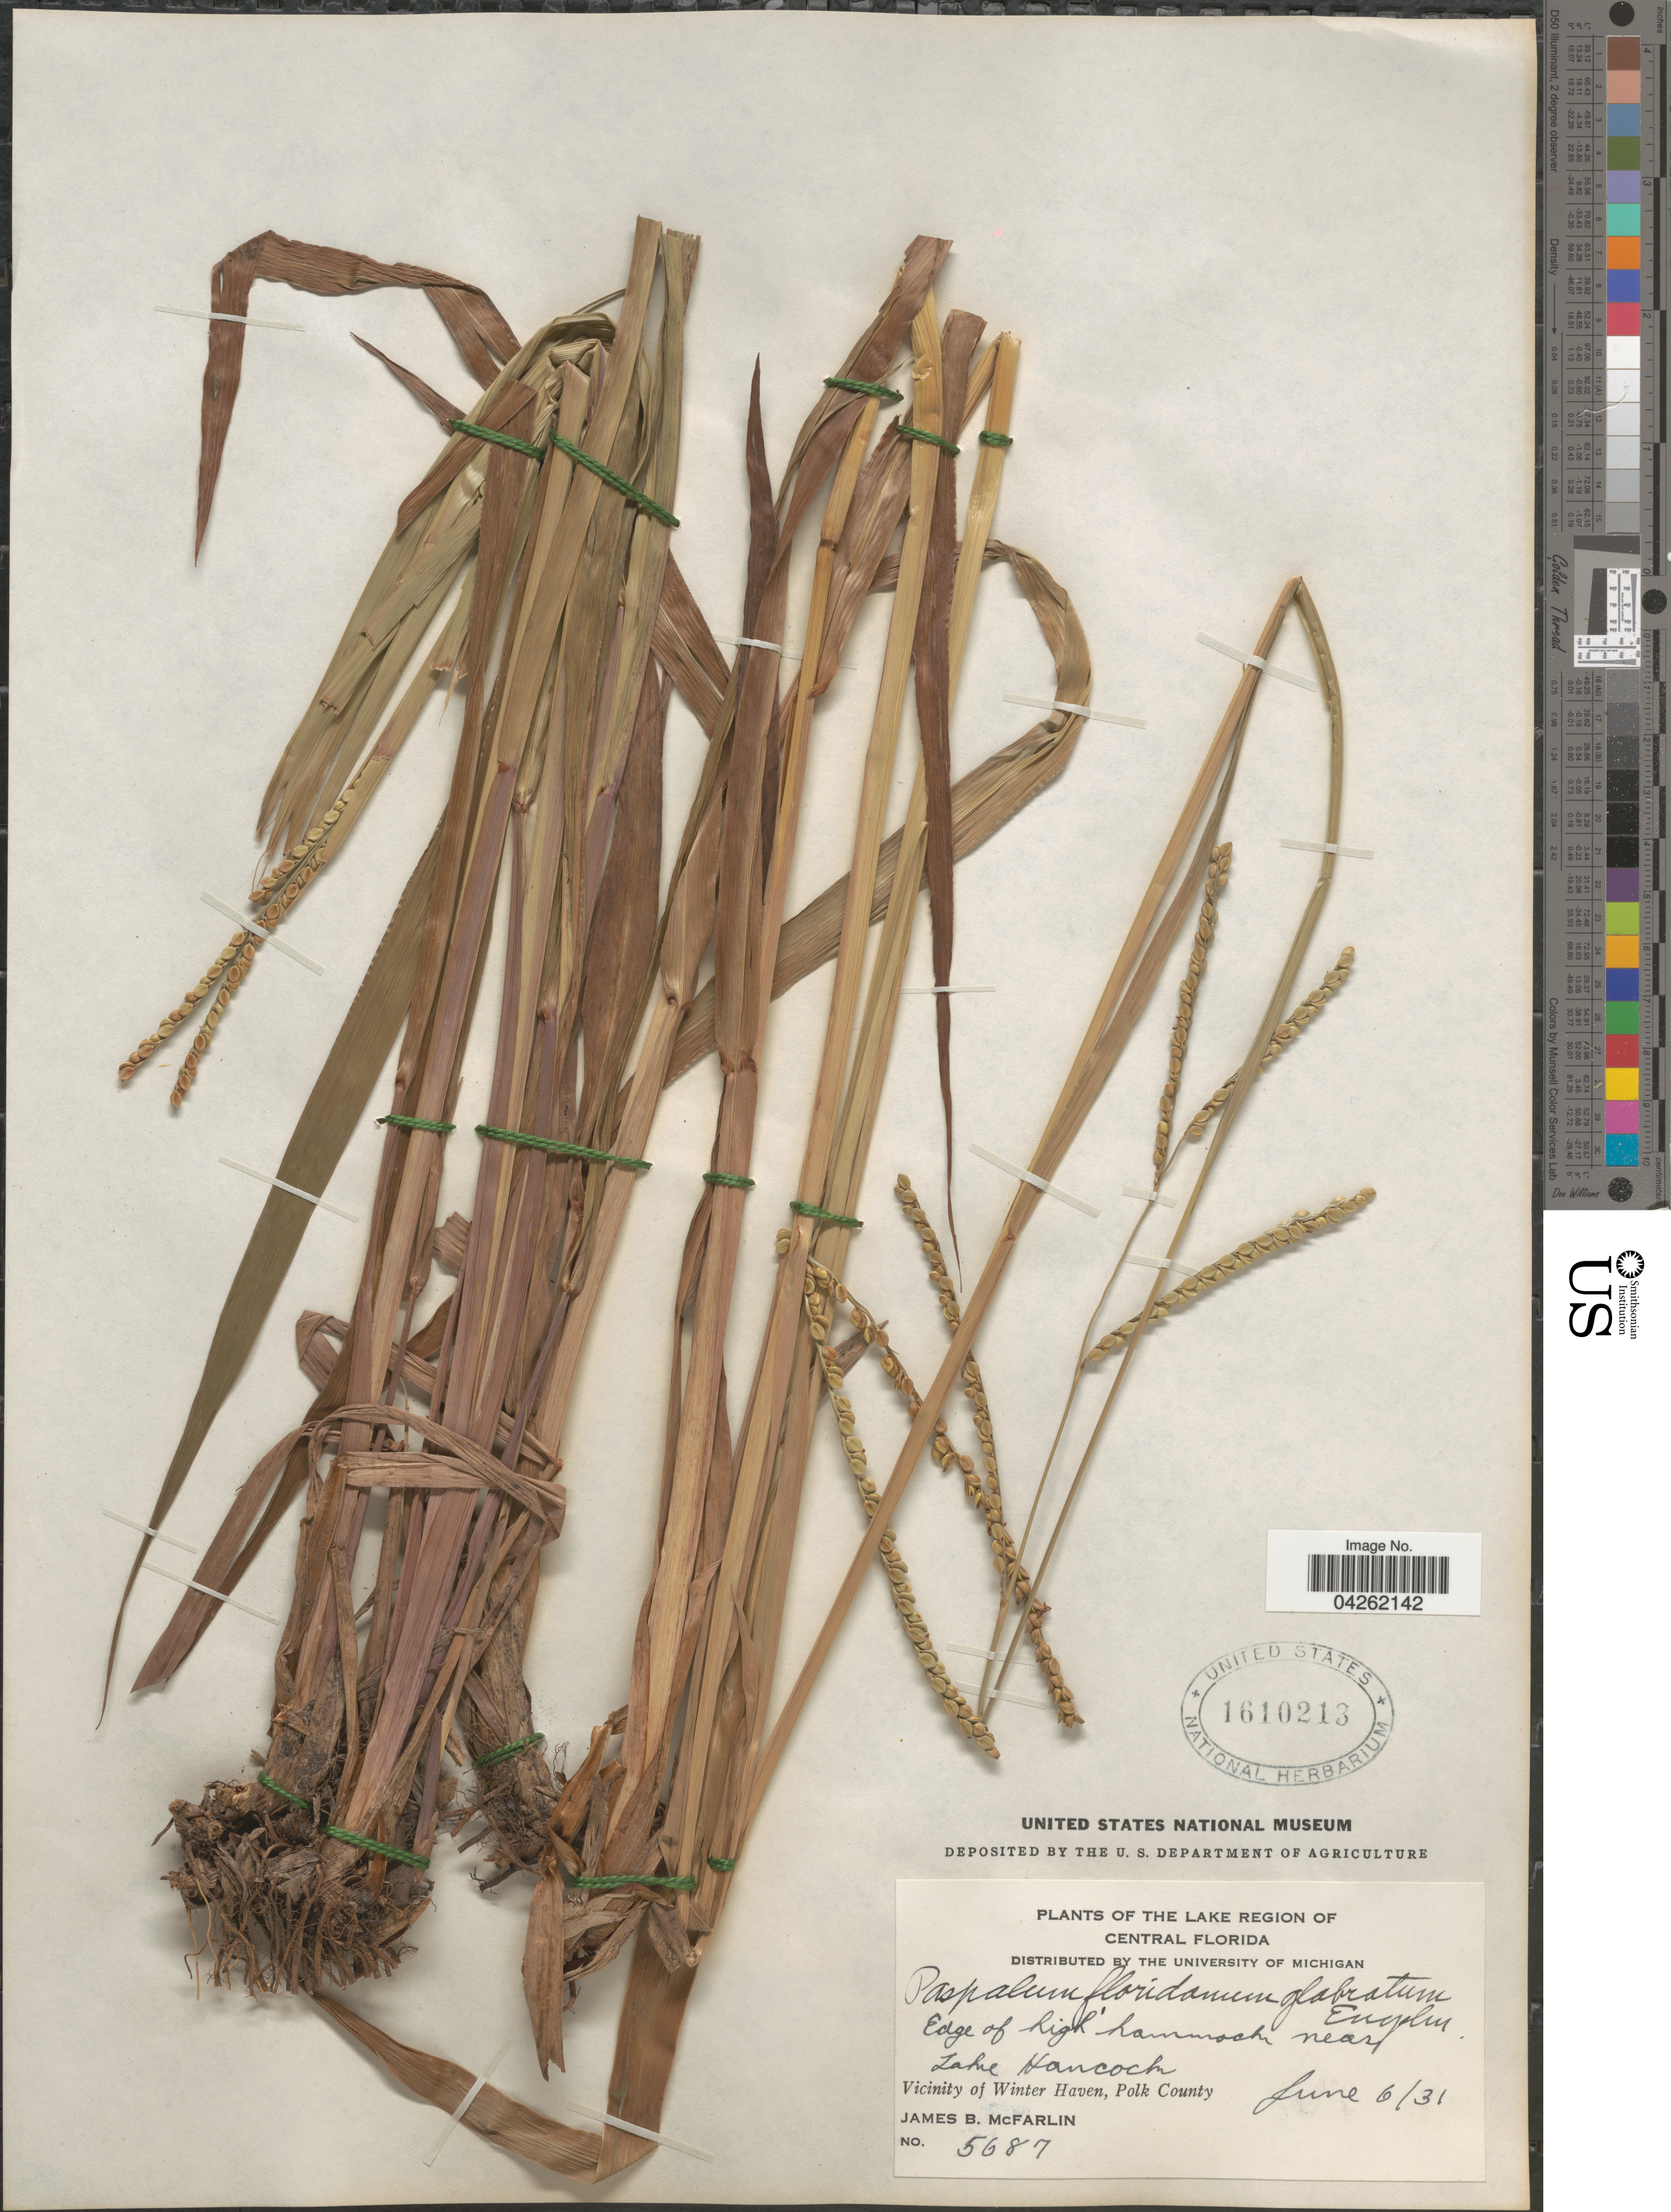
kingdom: Plantae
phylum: Tracheophyta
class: Liliopsida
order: Poales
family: Poaceae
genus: Paspalum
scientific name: Paspalum floridanum var. glabratum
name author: Engelm. ex Vasey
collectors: J. McFarlin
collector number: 5687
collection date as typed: Transcribed d/m/y: 6/6/31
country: United States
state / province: Florida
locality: The Lake Region of Central Florida. Edge of high hammock near Lake Hancock. Vicinity of Winter Haven, Polk County.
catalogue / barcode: US 1610213